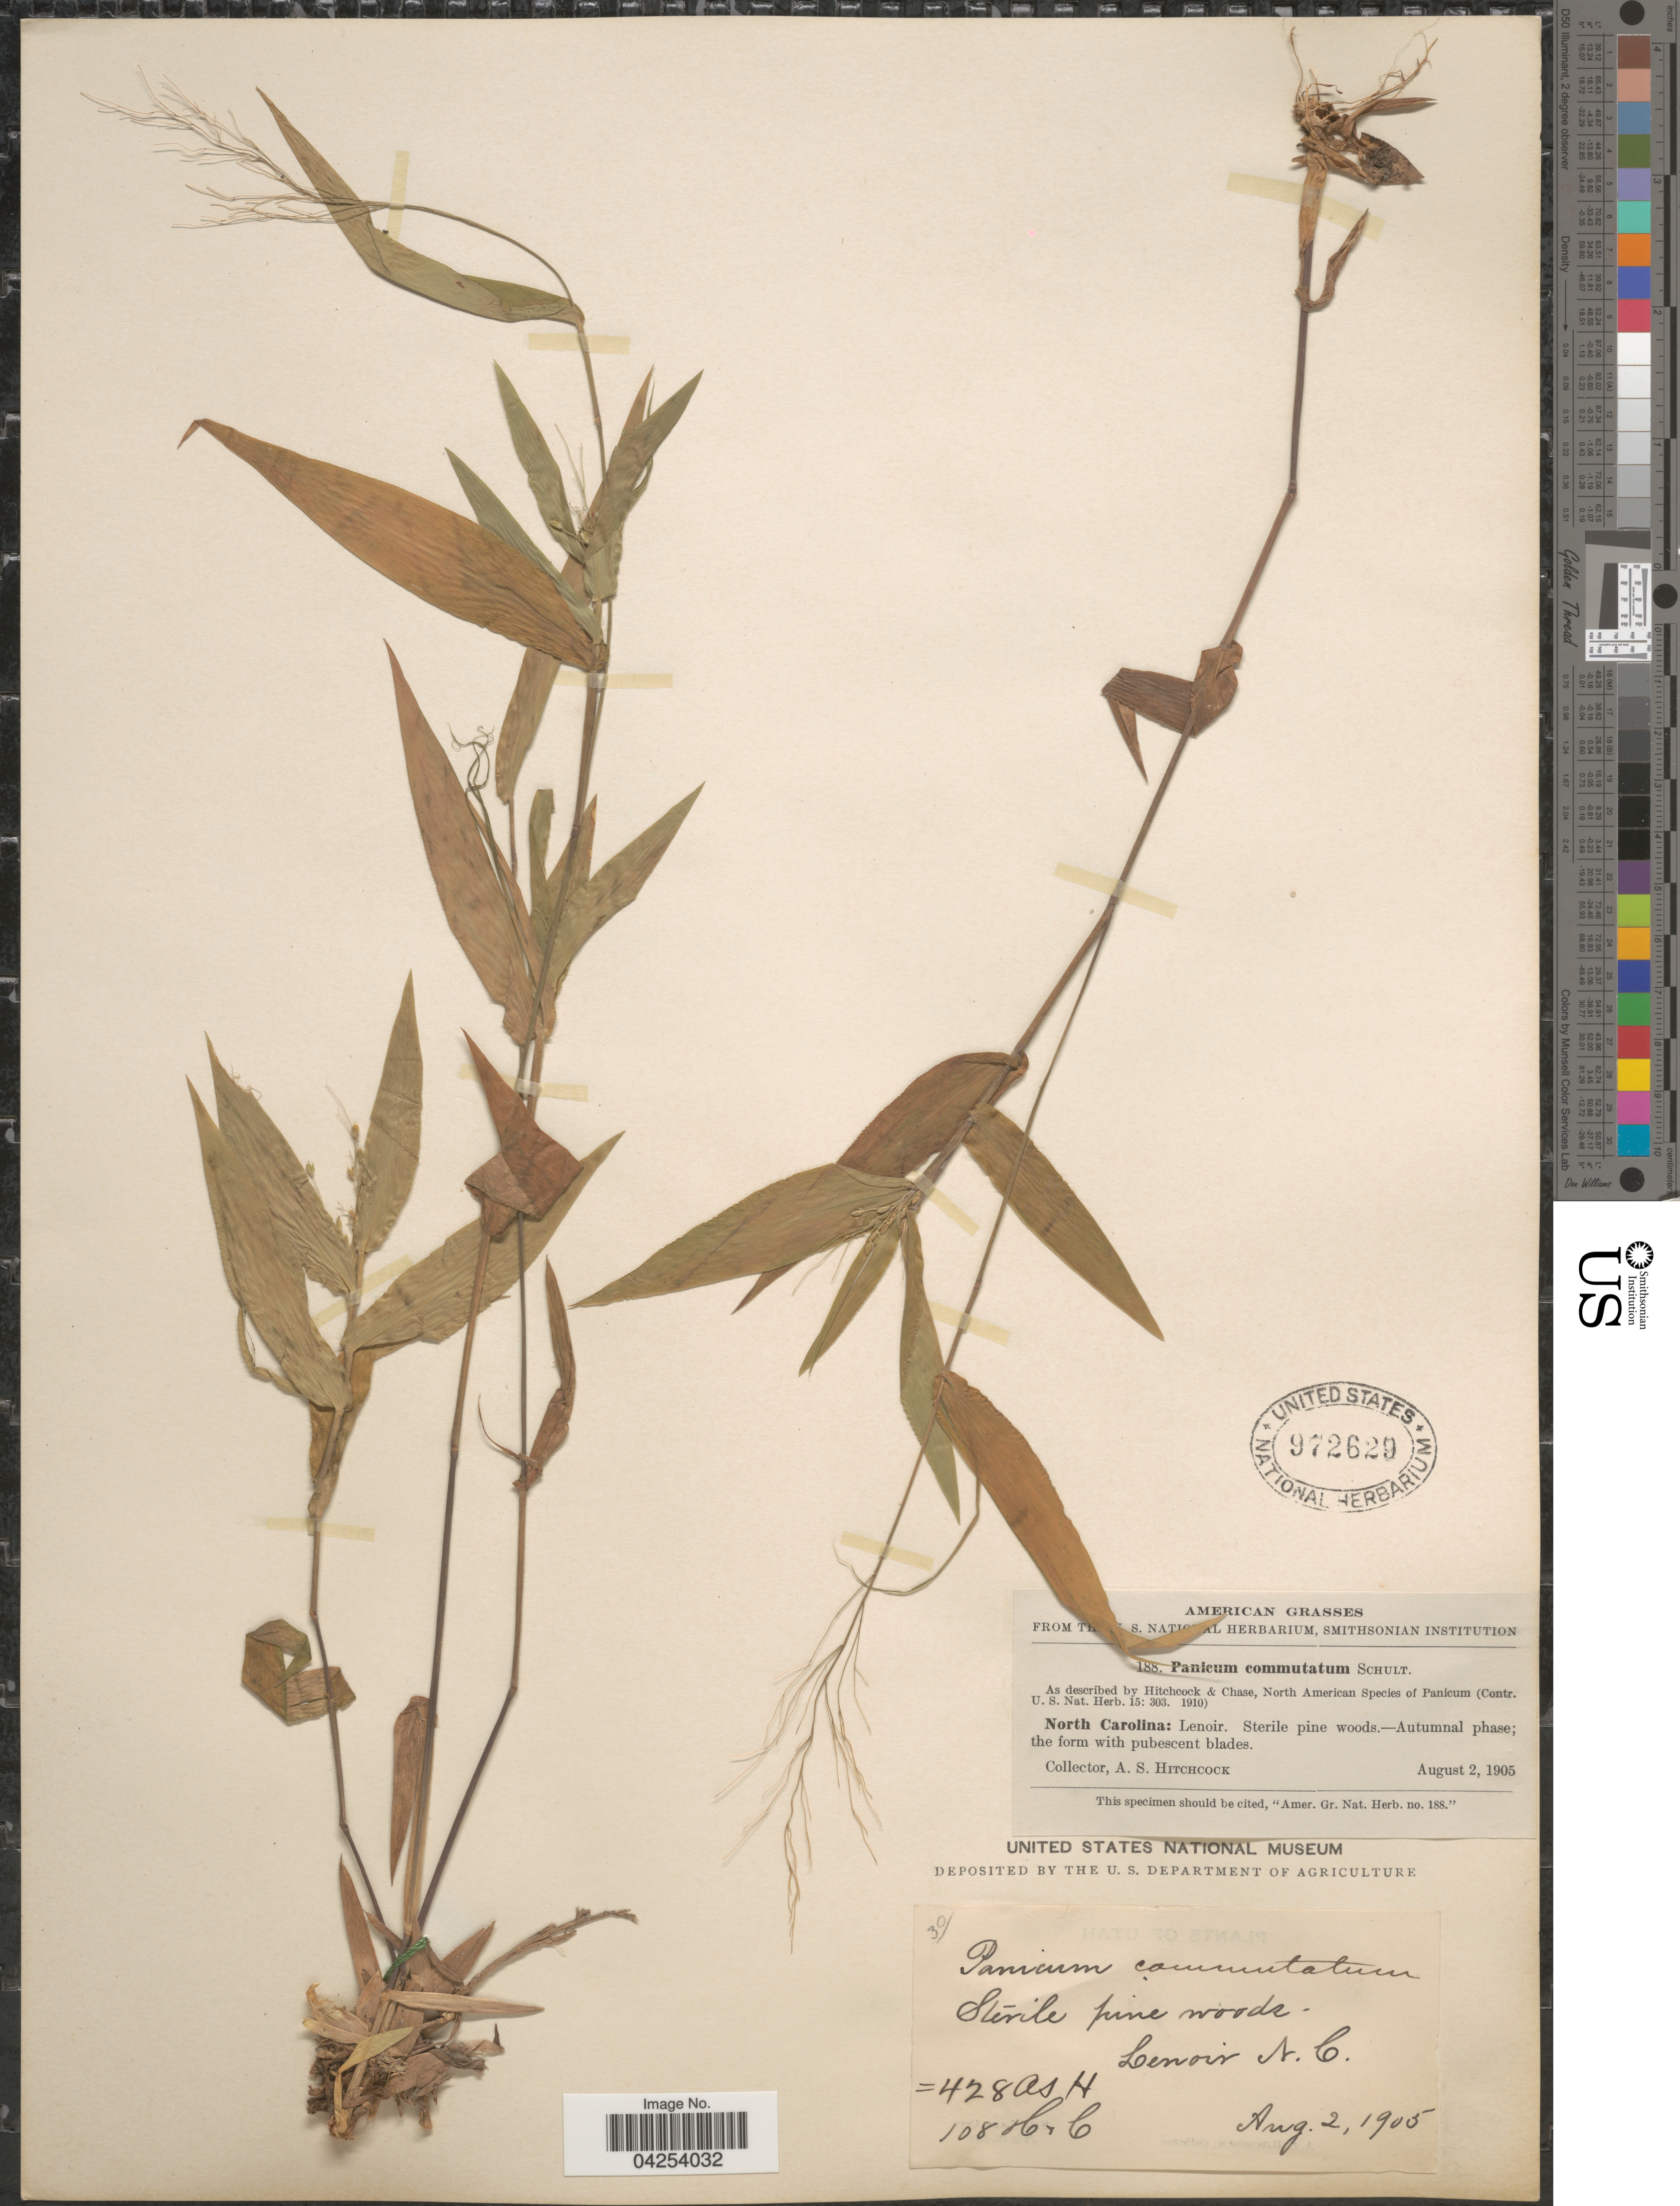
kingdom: Plantae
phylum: Tracheophyta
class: Liliopsida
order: Poales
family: Poaceae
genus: Dichanthelium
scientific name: Dichanthelium commutatum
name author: (Schult.) Gould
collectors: A. S. Hitchcock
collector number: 428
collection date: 1905-08-02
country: United States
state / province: North Carolina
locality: Lenoir. Sterile pine woods.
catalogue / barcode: US 972629